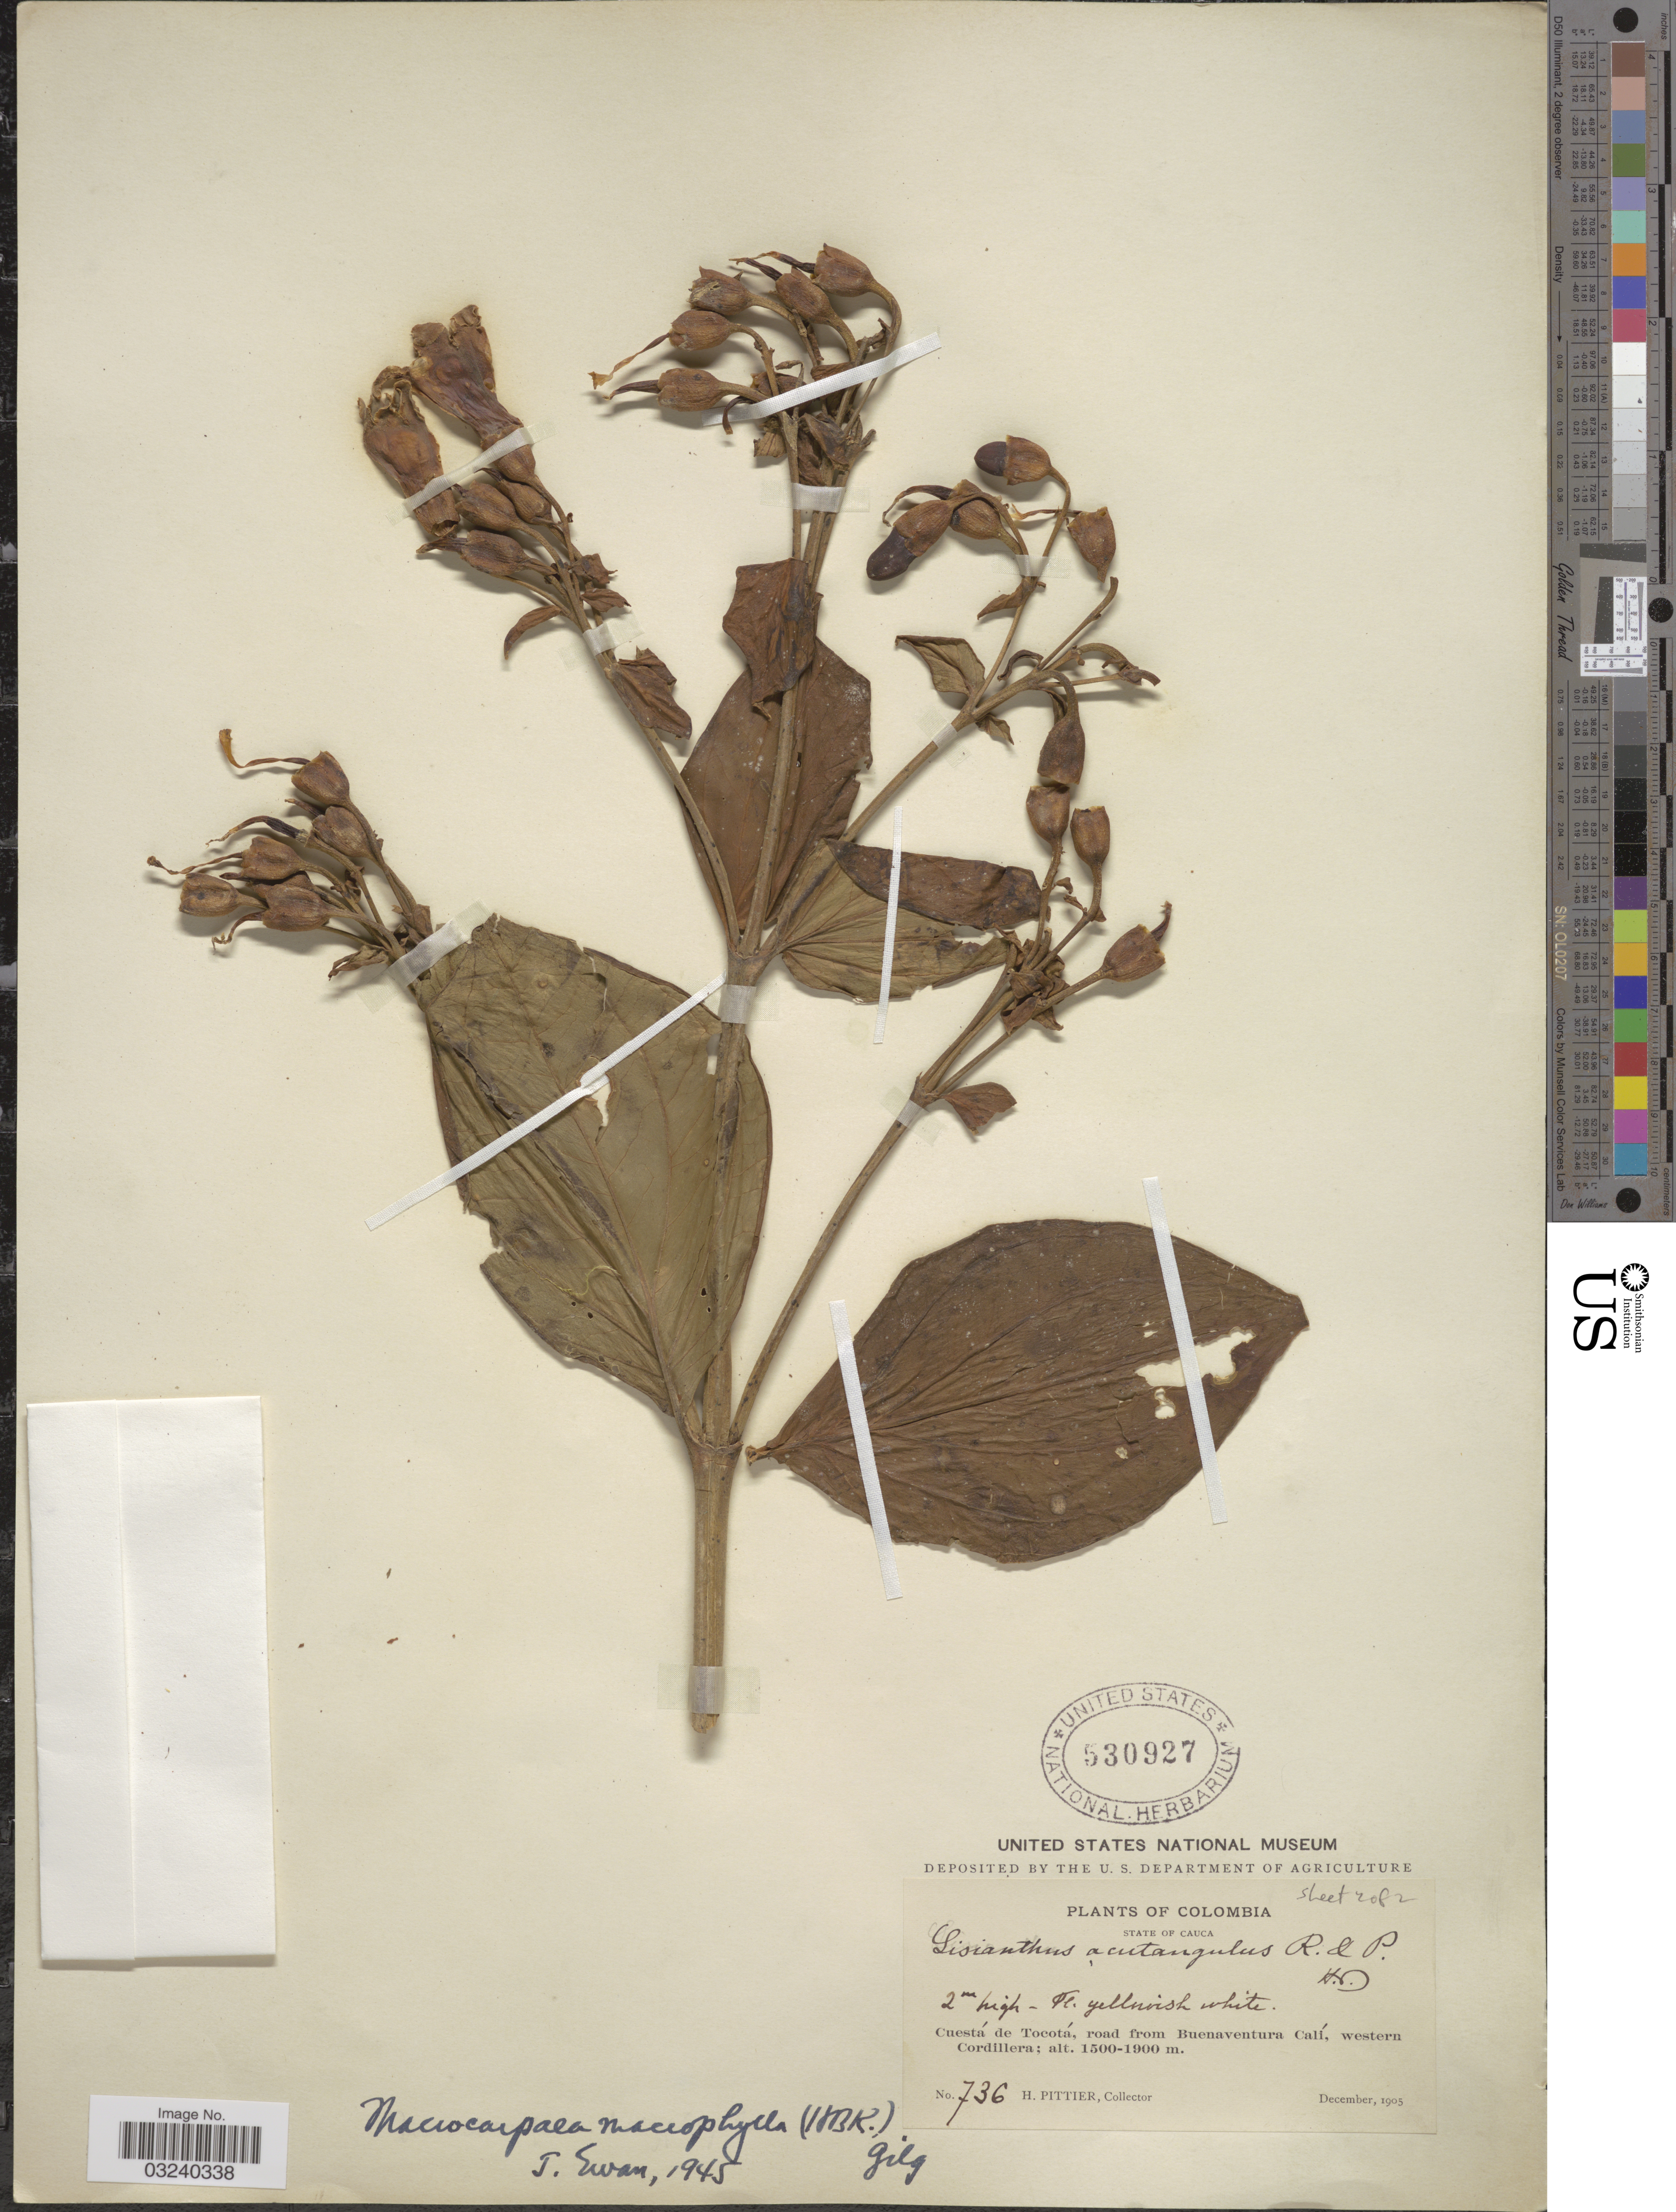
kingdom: Plantae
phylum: Tracheophyta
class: Magnoliopsida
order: Gentianales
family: Gentianaceae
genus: Macrocarpaea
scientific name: Macrocarpaea macrophylla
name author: (Kunth) Gilg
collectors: H. F. Pittier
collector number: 736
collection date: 1905-12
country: Colombia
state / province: Cauca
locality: Cuestá de Tocotá, road from Buenaventura Calí, western Cordillera.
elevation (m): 1500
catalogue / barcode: US 530927